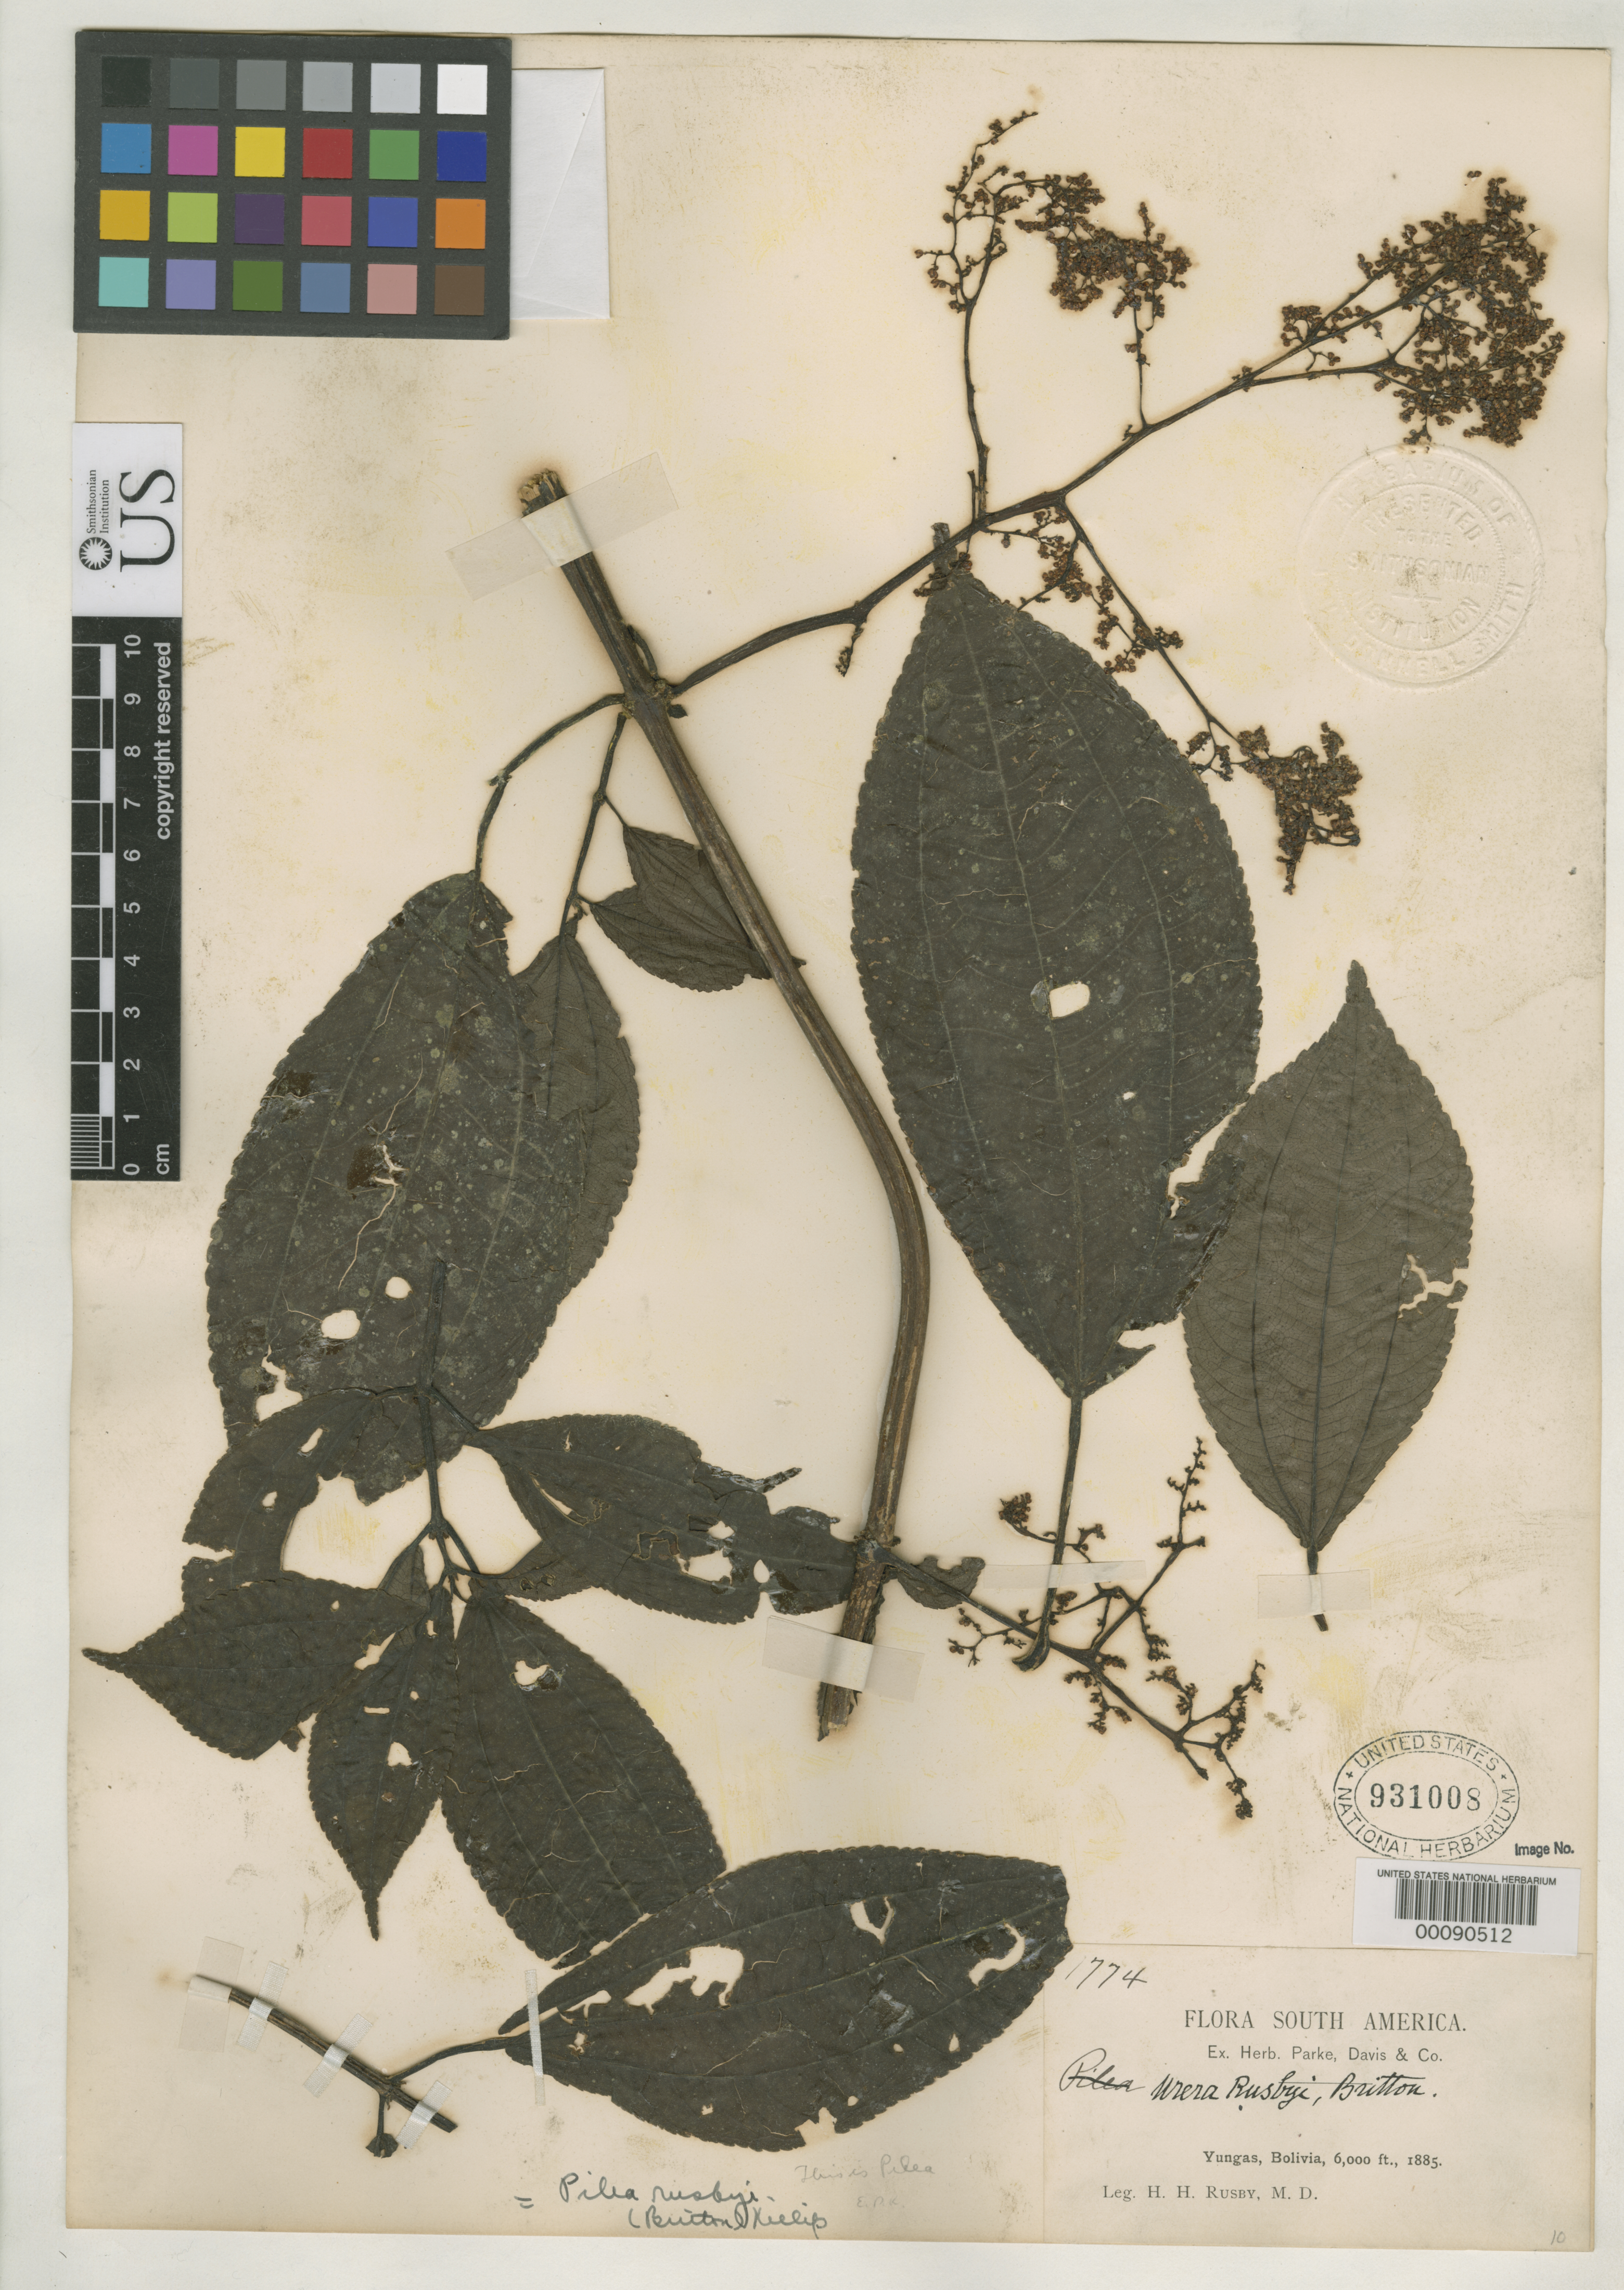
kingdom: Plantae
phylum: Tracheophyta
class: Magnoliopsida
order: Rosales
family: Urticaceae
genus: Urera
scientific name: Urera rusbyi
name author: Britton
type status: Isotype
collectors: H. H. Rusby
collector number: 1774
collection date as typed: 1885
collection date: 1885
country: Bolivia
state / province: La Páz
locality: Yungas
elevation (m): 1829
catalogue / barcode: US 931008